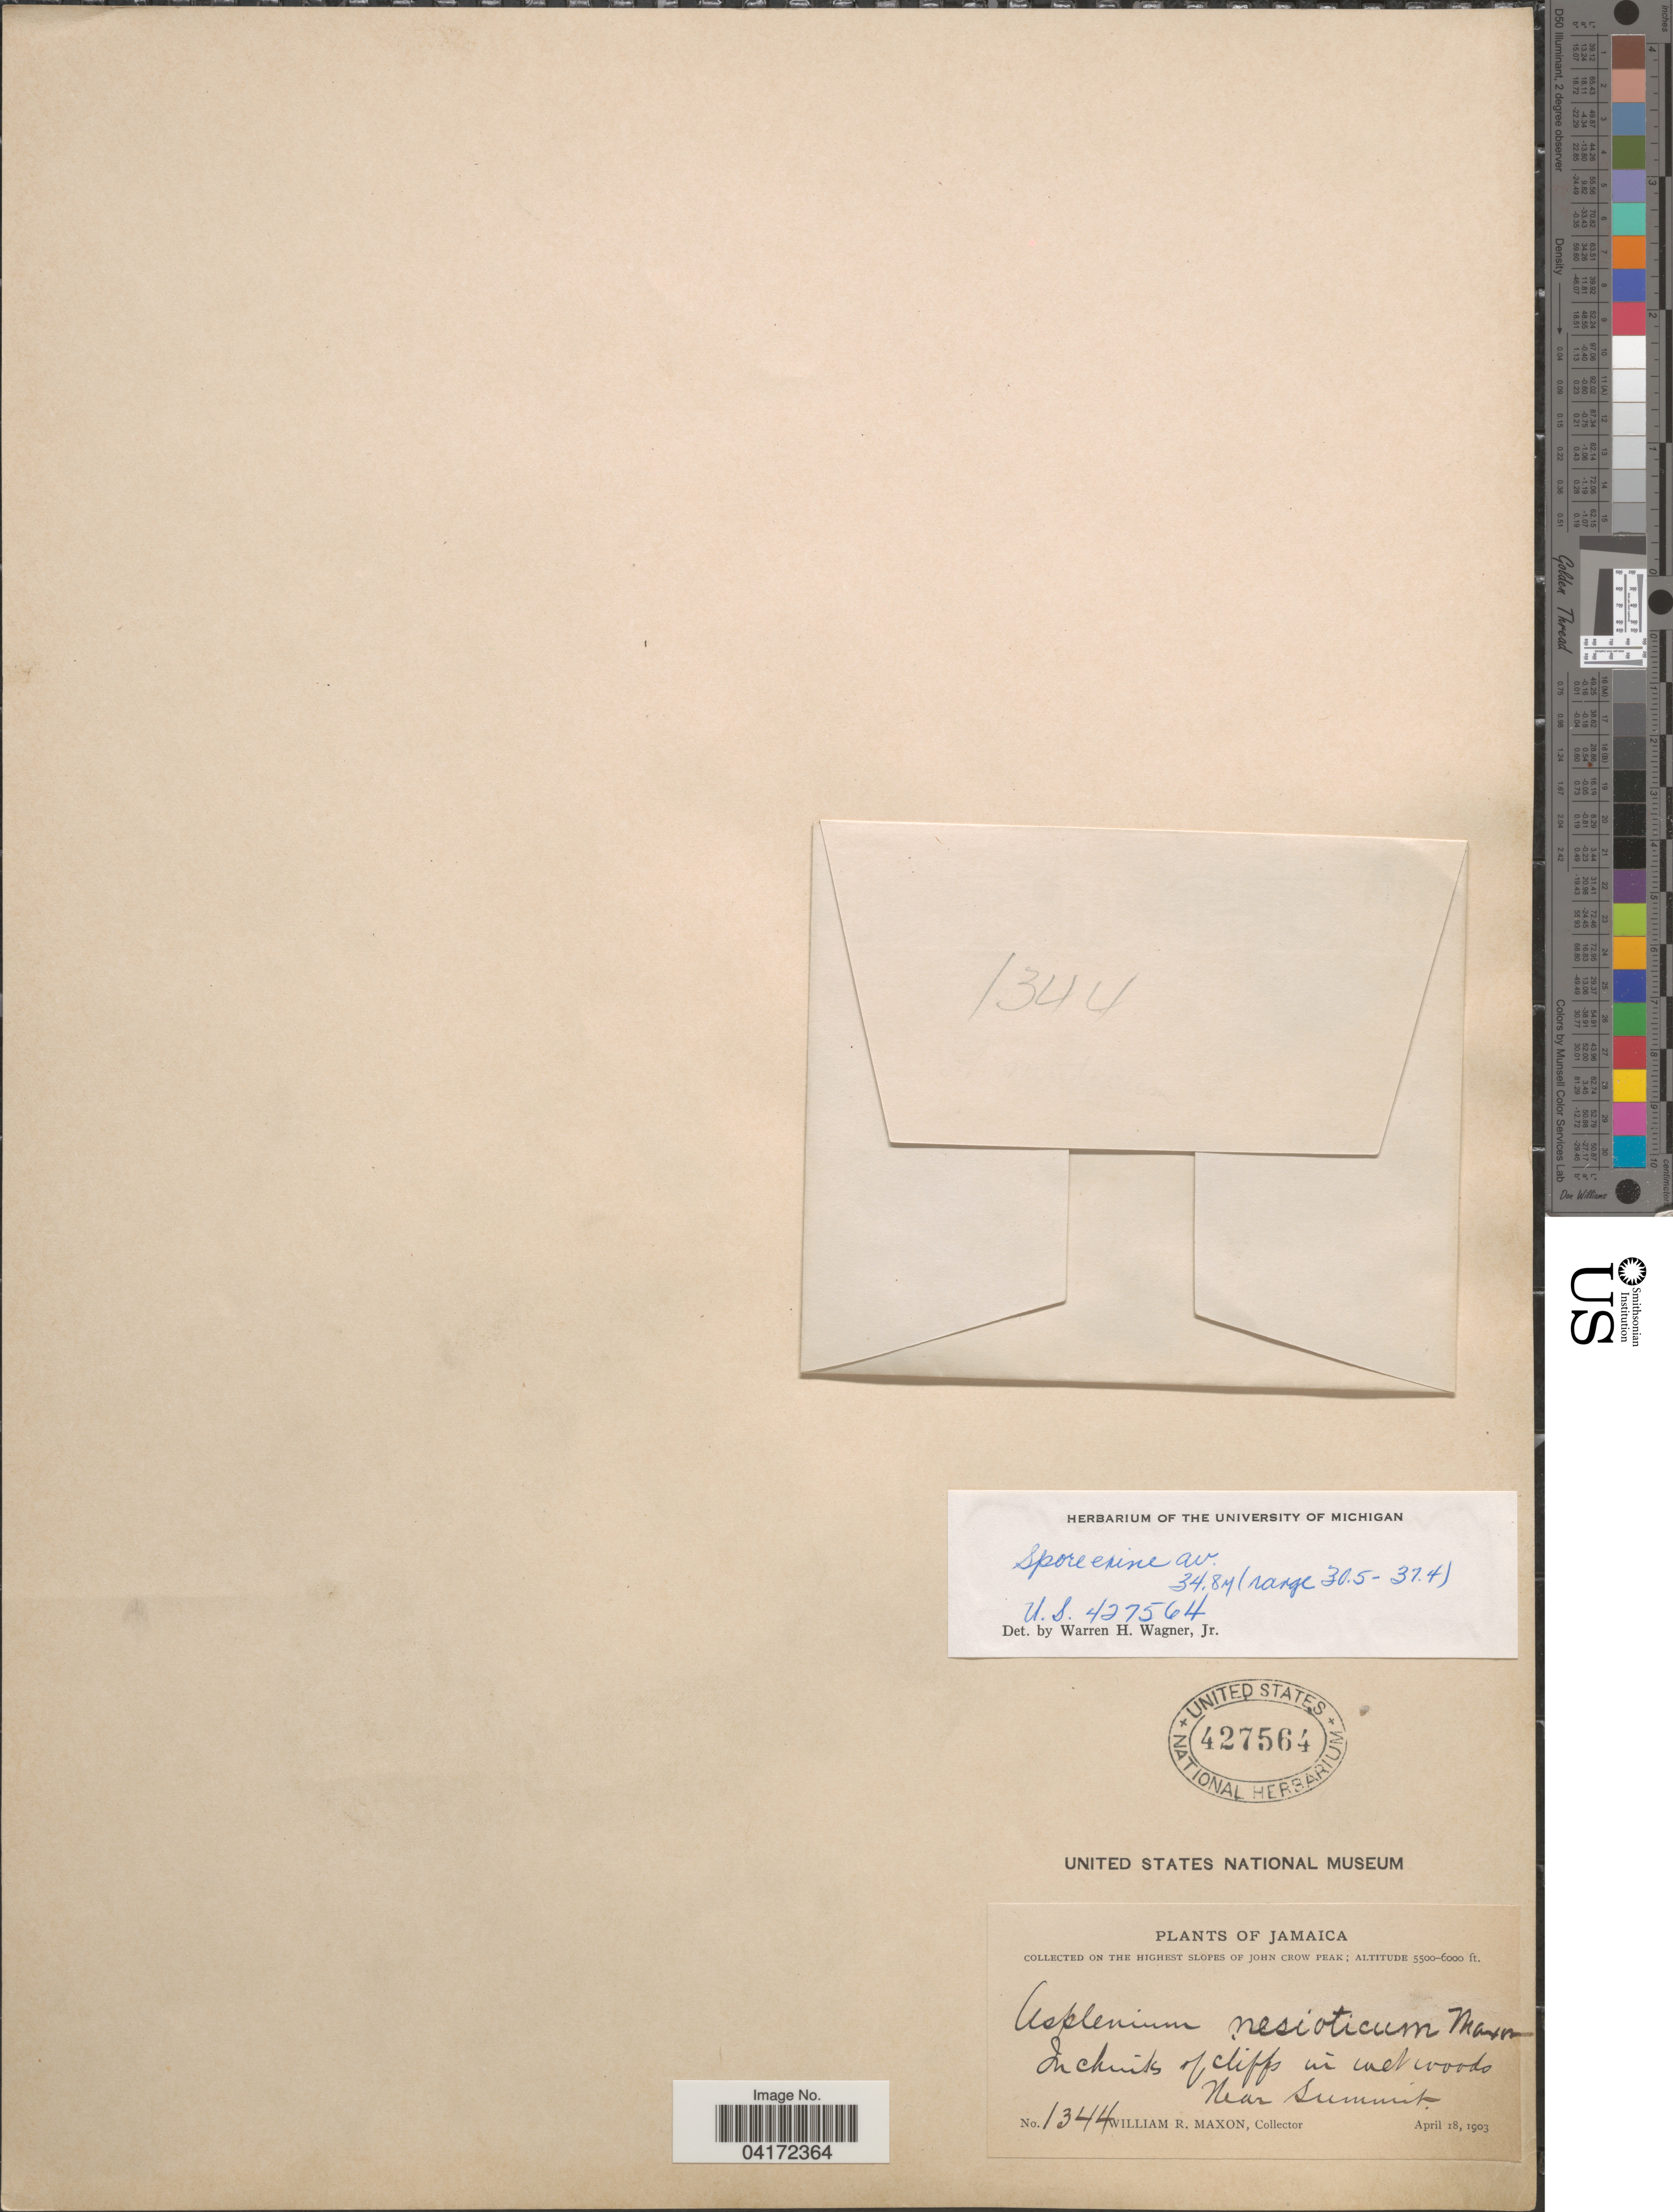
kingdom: Plantae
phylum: Tracheophyta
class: Polypodiopsida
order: Polypodiales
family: Aspleniaceae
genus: Asplenium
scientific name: Asplenium nesioticum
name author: Maxon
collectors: W. R. Maxon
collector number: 1344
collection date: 1903-04-18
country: Jamaica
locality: On the highest slopes of John Crow Peak. Near Summit.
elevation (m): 1676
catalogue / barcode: US 427564